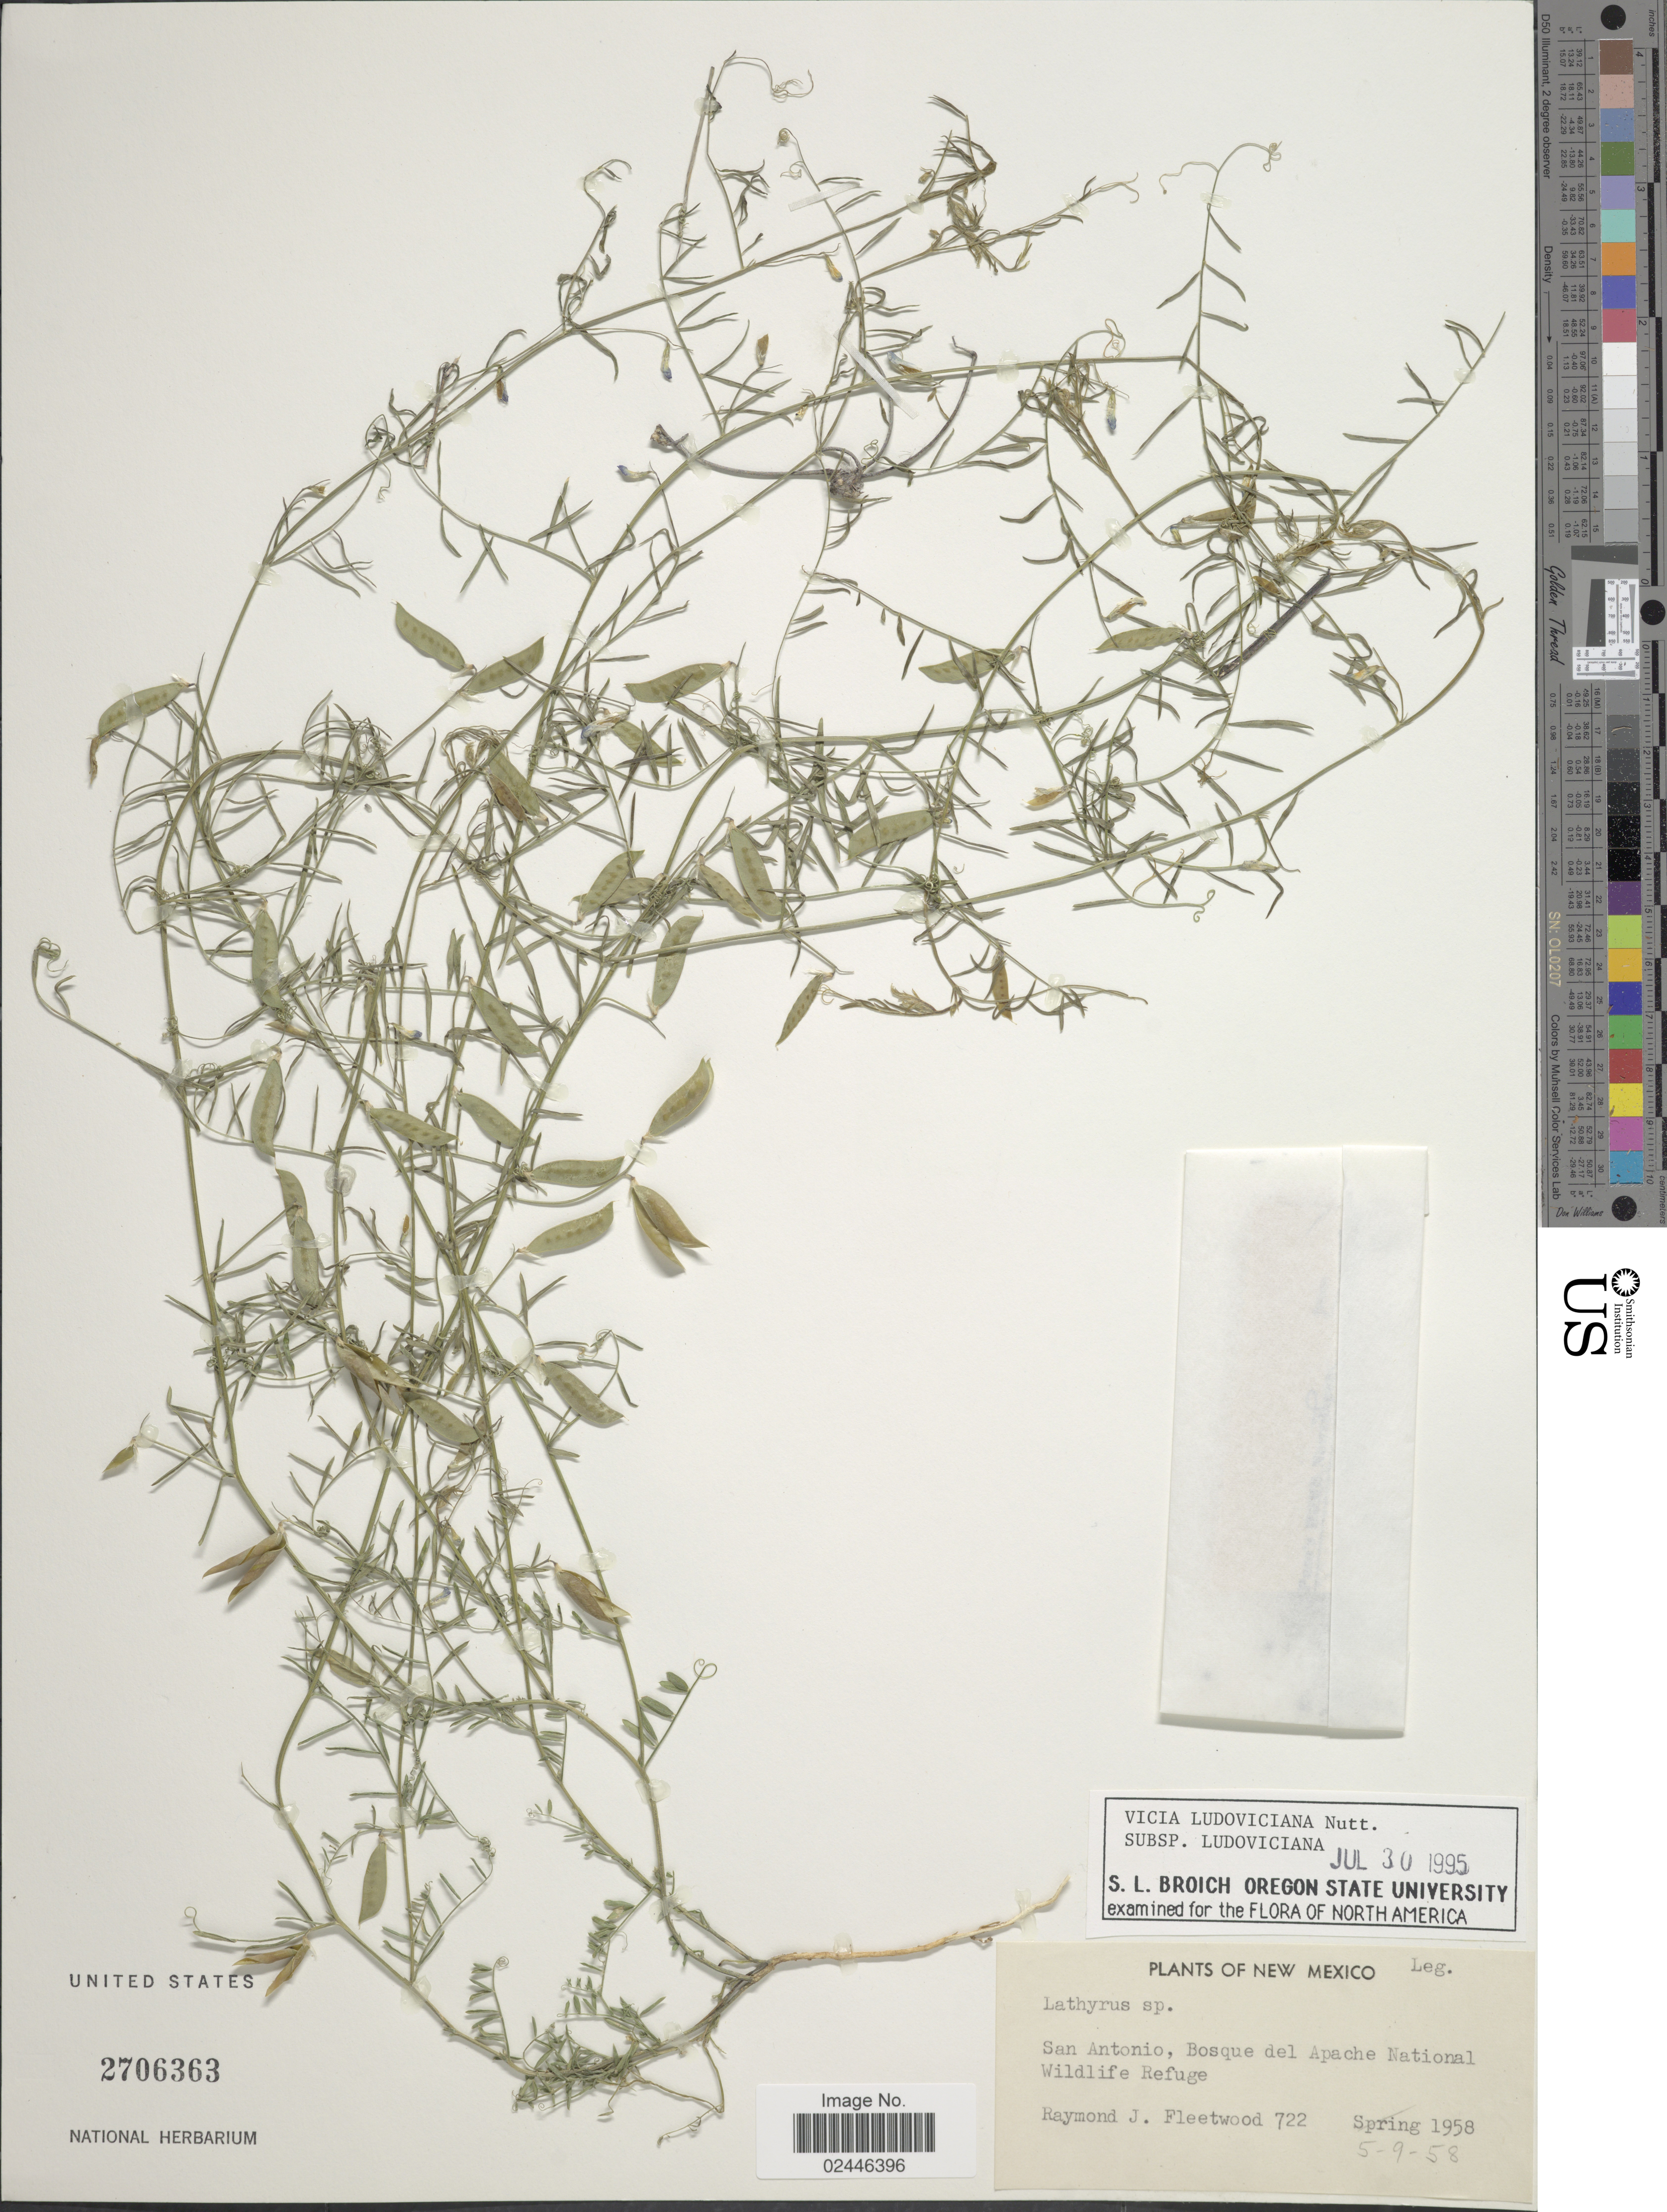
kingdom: Plantae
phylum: Tracheophyta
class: Magnoliopsida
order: Fabales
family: Fabaceae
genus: Vicia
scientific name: Vicia ludoviciana var. ludoviciana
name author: Nutt. ex Torr. & A. Gray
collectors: R. J. Fleetwood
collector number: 722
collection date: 1958-05-09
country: United States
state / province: New Mexico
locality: San Antonio, Bosque del Apache National Wildlife Refuge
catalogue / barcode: US 2706363